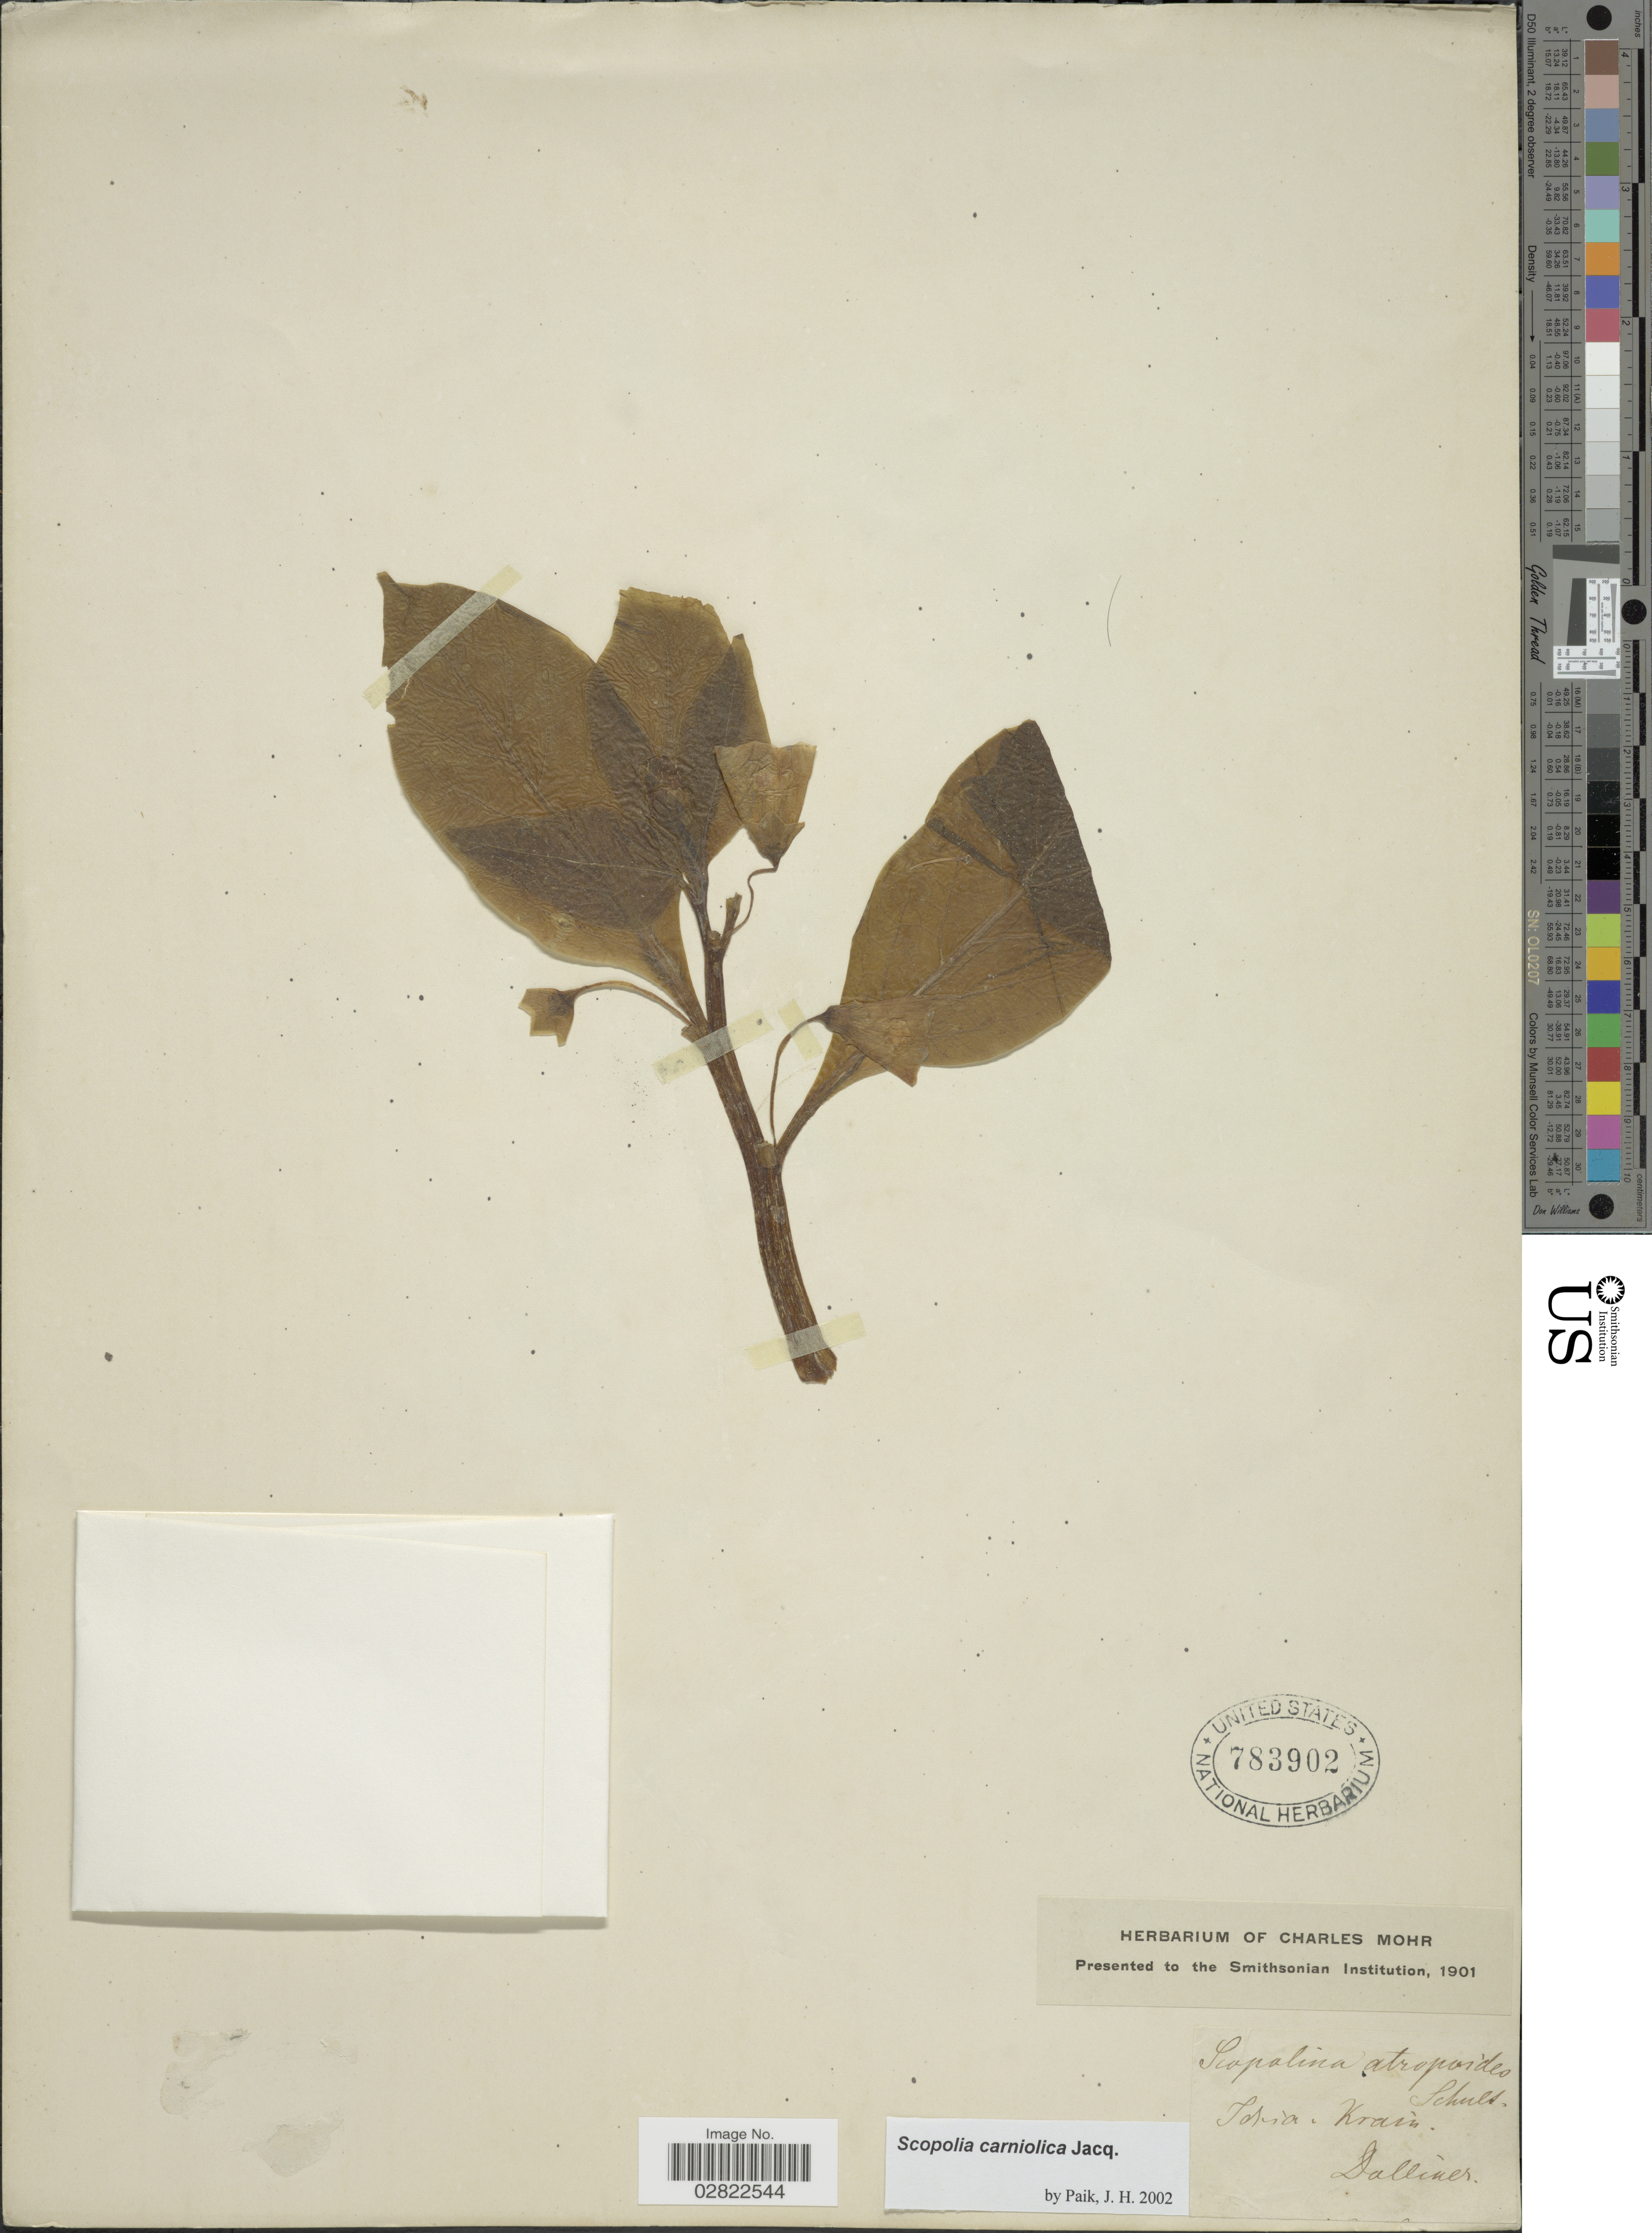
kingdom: Plantae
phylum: Tracheophyta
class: Magnoliopsida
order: Solanales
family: Solanaceae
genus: Scopolia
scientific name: Scopolia carniolica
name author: Jacq.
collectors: ex herb. Charles Mohr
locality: Topsia [interpreted]. Krain [interpreted].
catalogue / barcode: US 783902